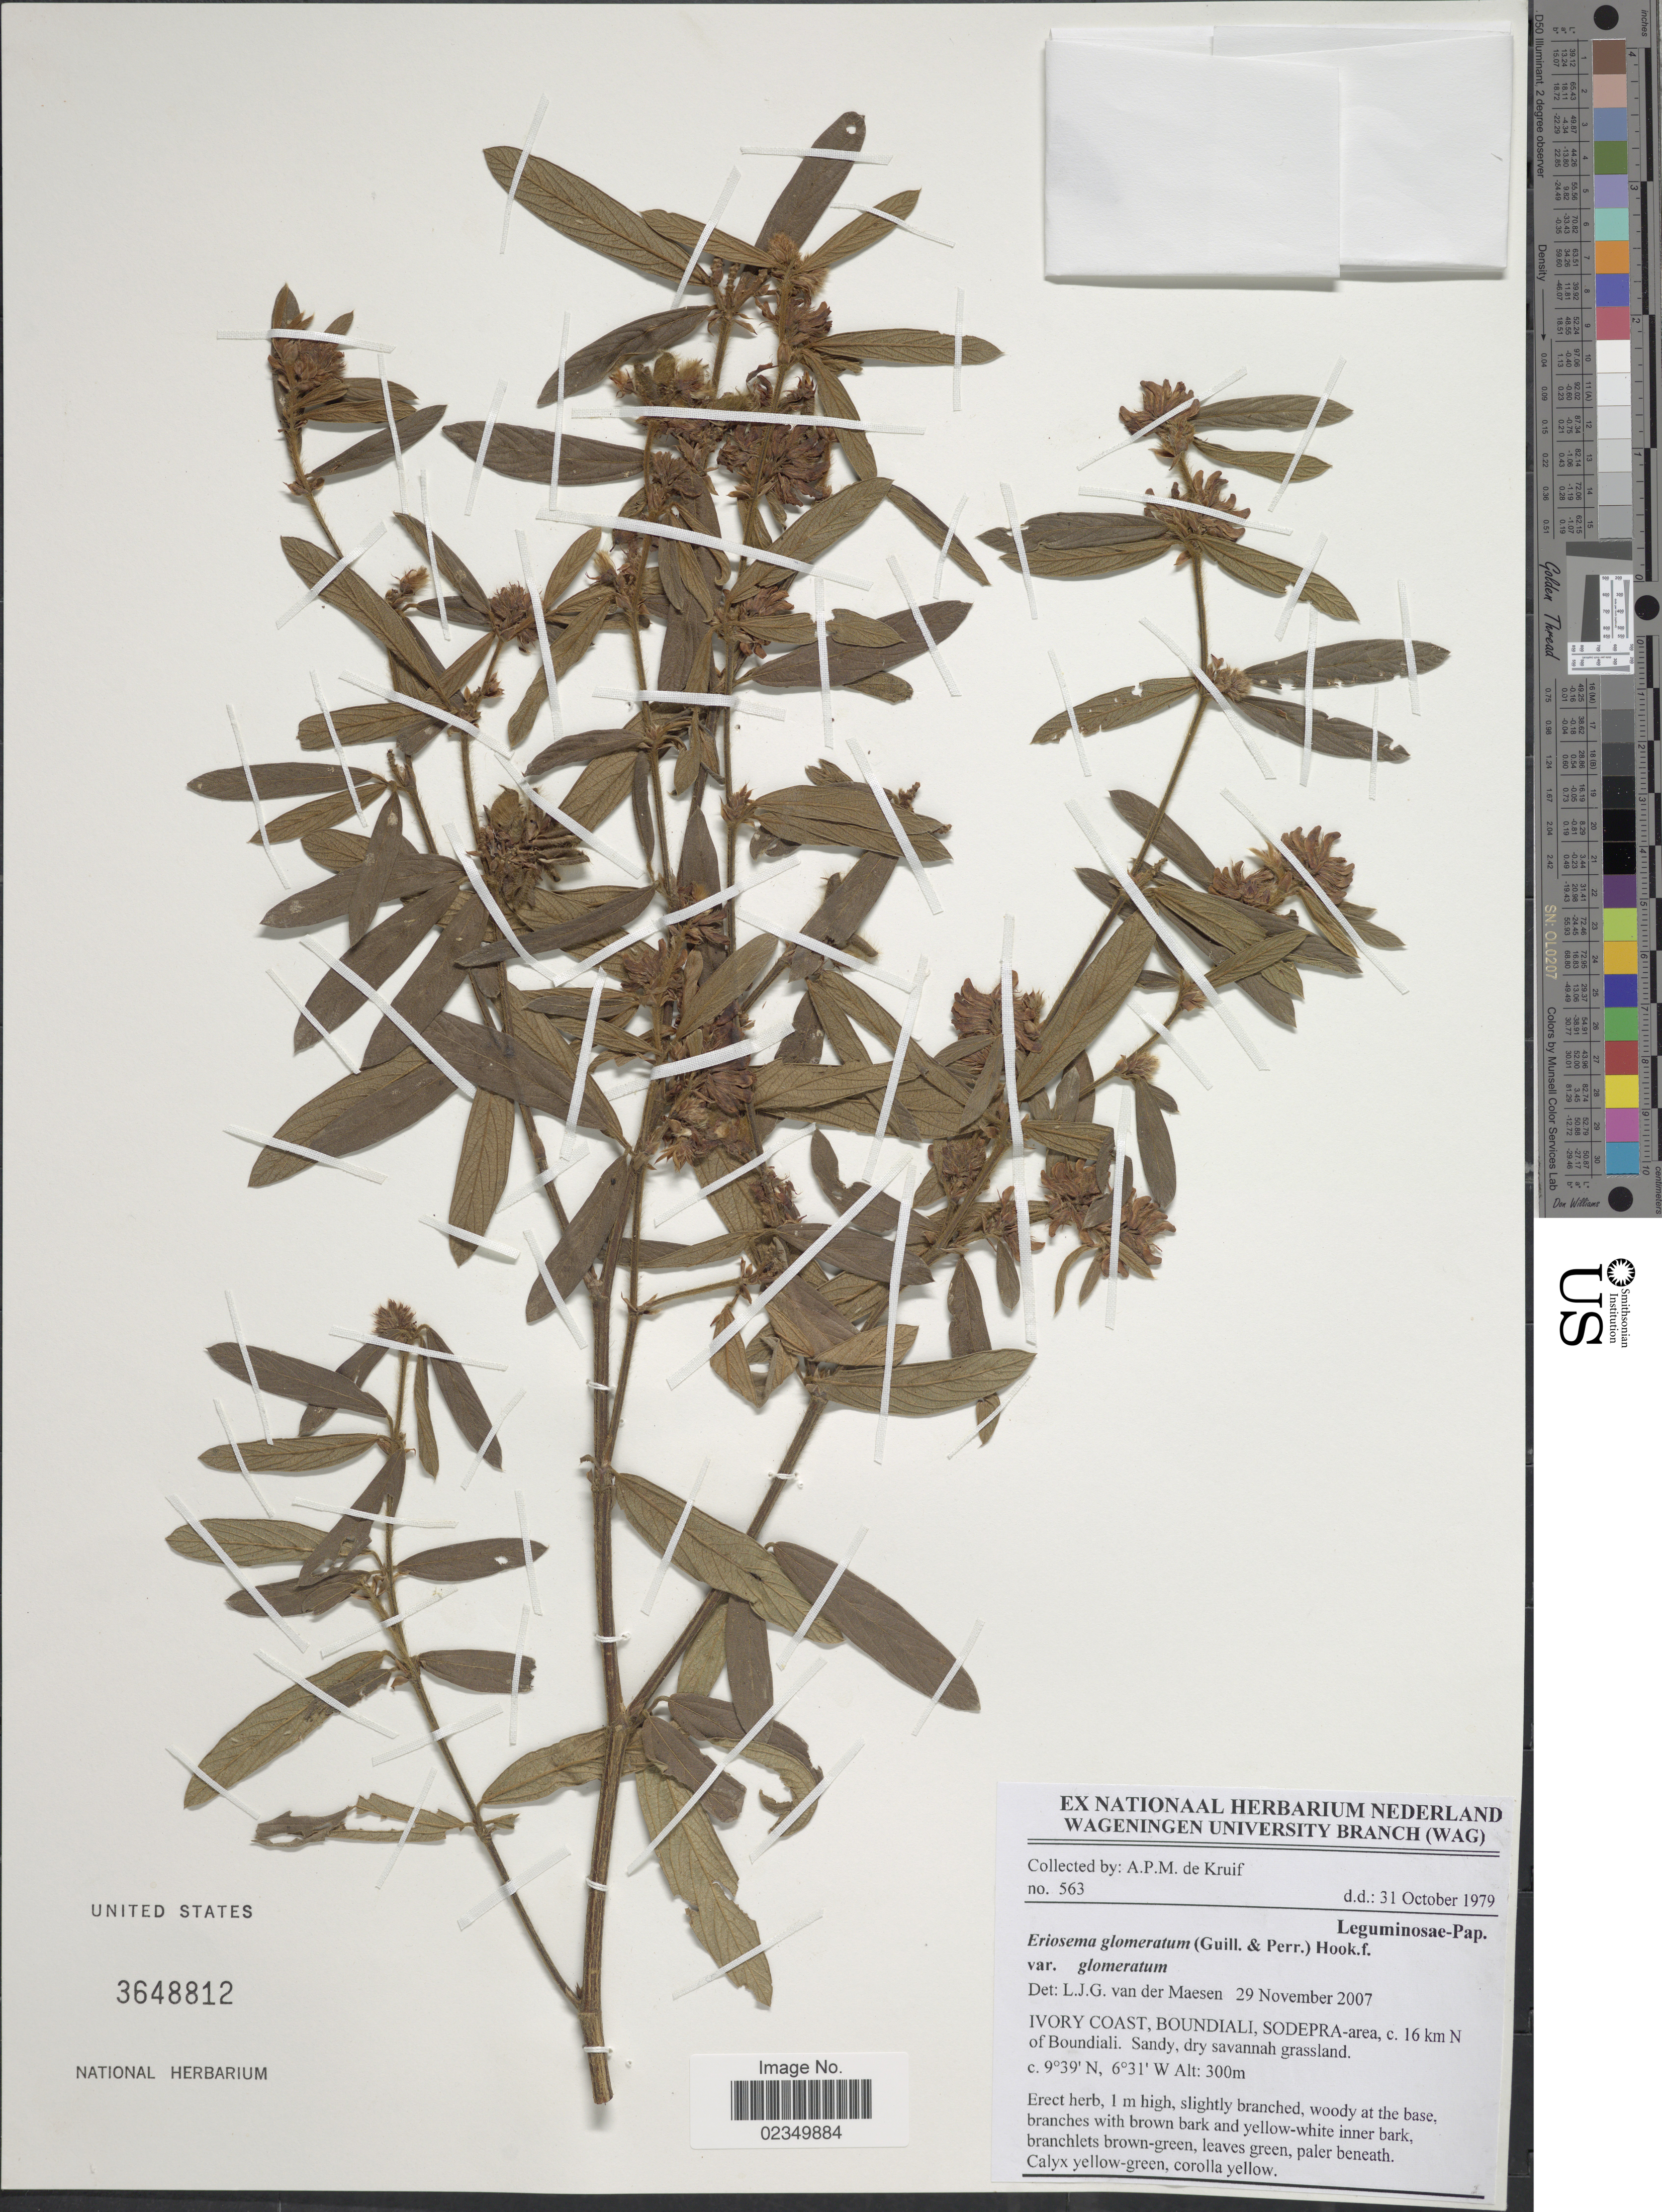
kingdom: Plantae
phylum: Tracheophyta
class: Magnoliopsida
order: Fabales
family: Fabaceae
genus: Eriosema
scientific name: Eriosema glomeratum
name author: (Guill. & Perr.) Hook. f.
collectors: A. P. de Kruif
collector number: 563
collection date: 1979-10-31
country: Ivory Coast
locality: Boundiali, Sodepra-area, c. 16 km N of Boundiali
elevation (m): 300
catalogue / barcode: US 3648812